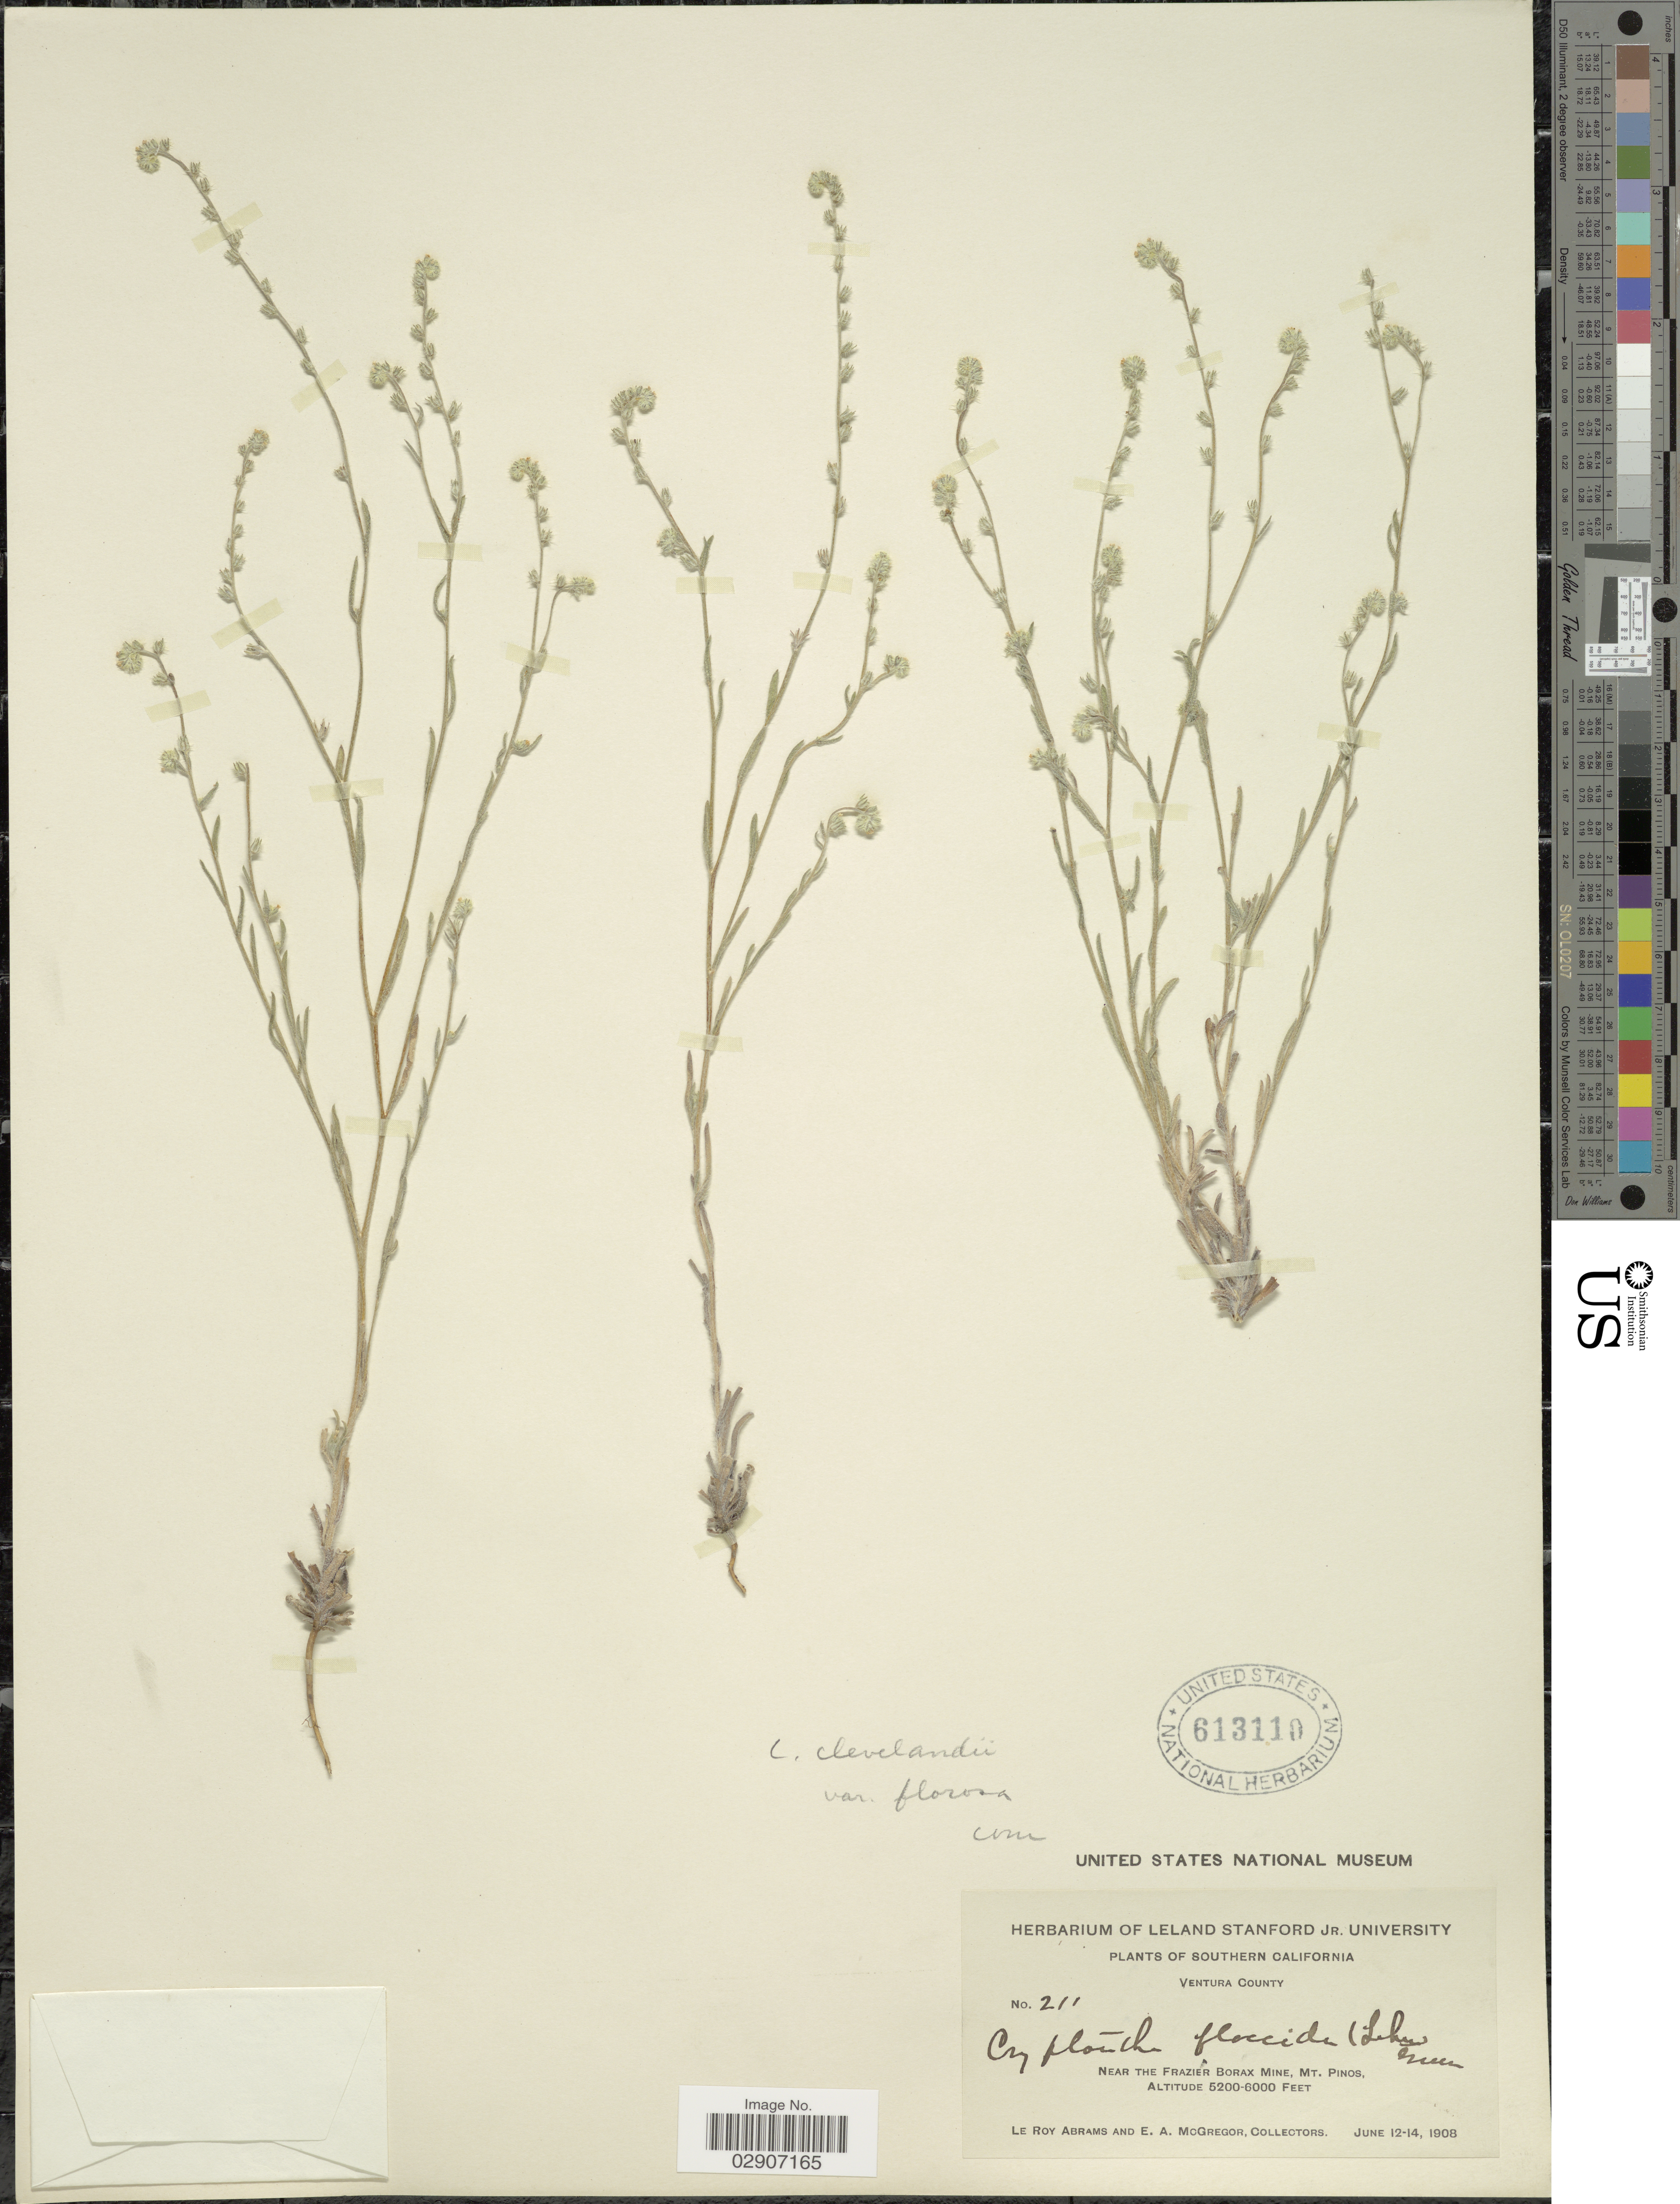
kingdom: Plantae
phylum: Tracheophyta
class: Magnoliopsida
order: Boraginales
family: Boraginaceae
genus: Cryptantha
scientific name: Cryptantha clevelandii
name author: Greene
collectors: L. Abrams & E. A. McGregor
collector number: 211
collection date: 1908-06-12/1908-06-14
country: United States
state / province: California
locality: Southern California, Near the Frazier Borax Mine, Mt. Pinos.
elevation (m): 1585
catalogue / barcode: US 613110